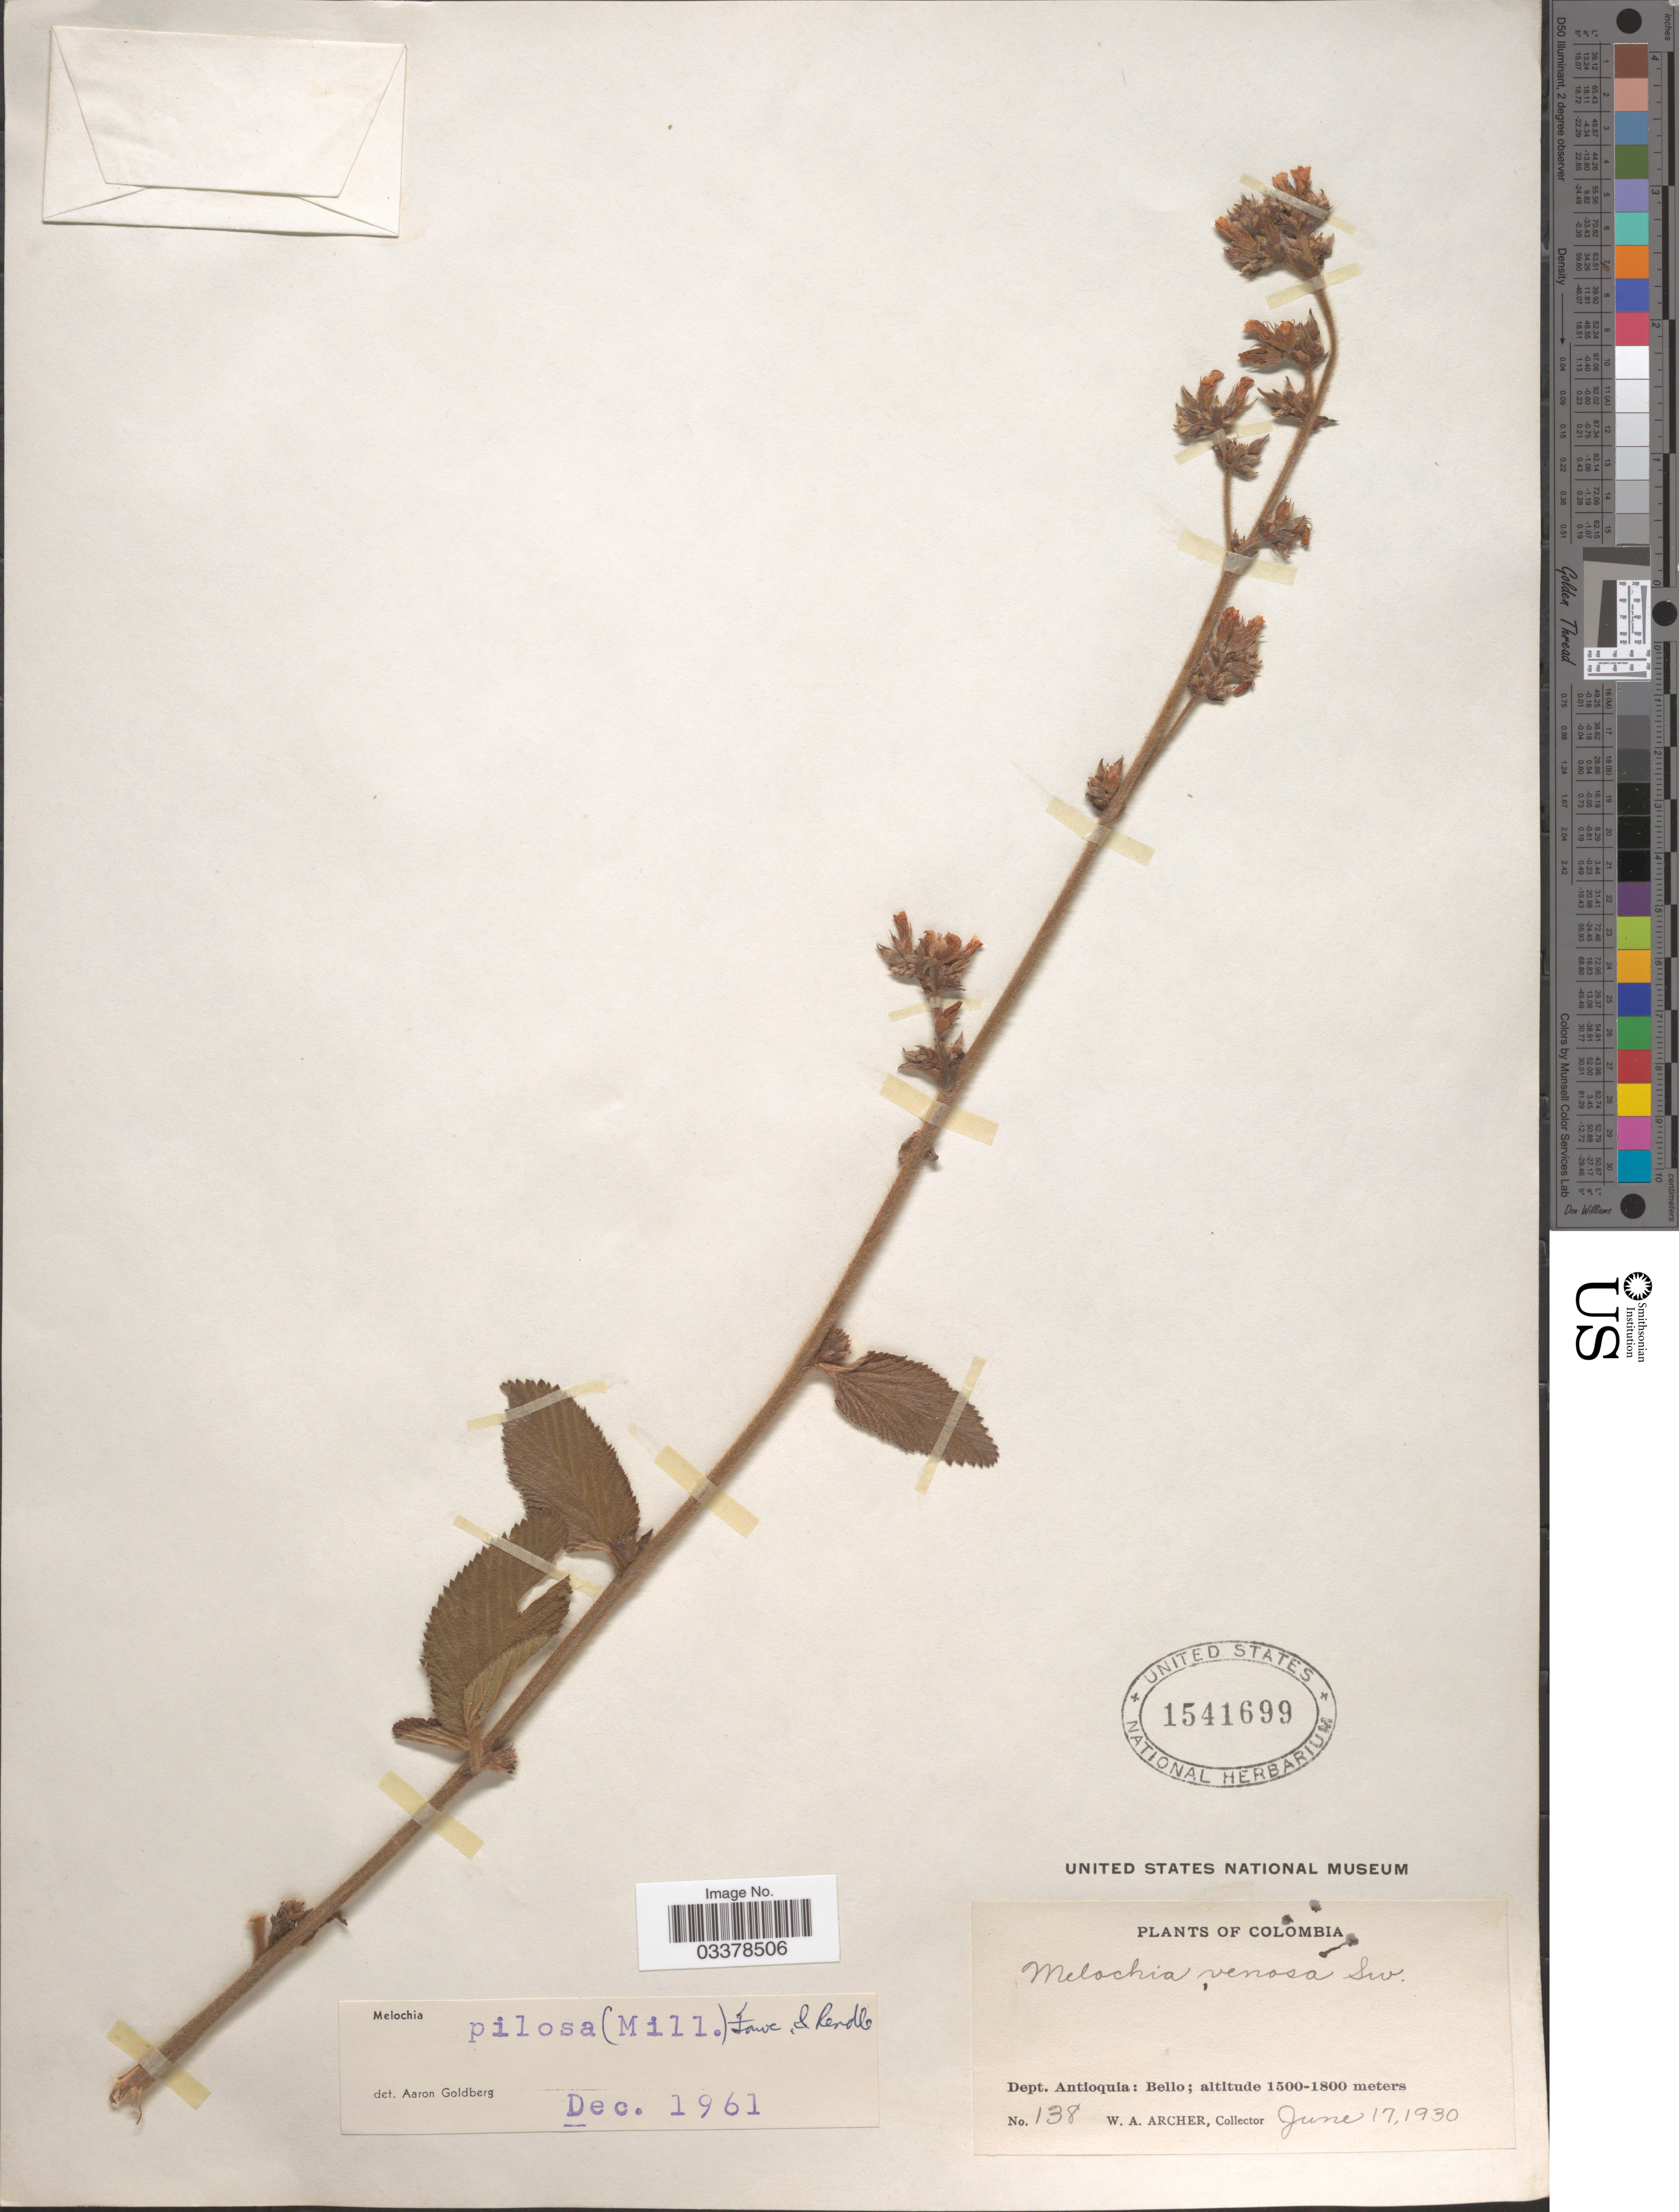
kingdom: Plantae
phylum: Tracheophyta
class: Magnoliopsida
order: Malvales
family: Malvaceae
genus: Melochia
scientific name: Melochia pilosa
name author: (Mill.) Fawc. & Rendle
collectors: W. Archer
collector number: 138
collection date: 1930-06-17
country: Colombia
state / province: Antioquia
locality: Dept. Antioquia: Bello.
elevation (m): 1500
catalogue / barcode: US 1541699